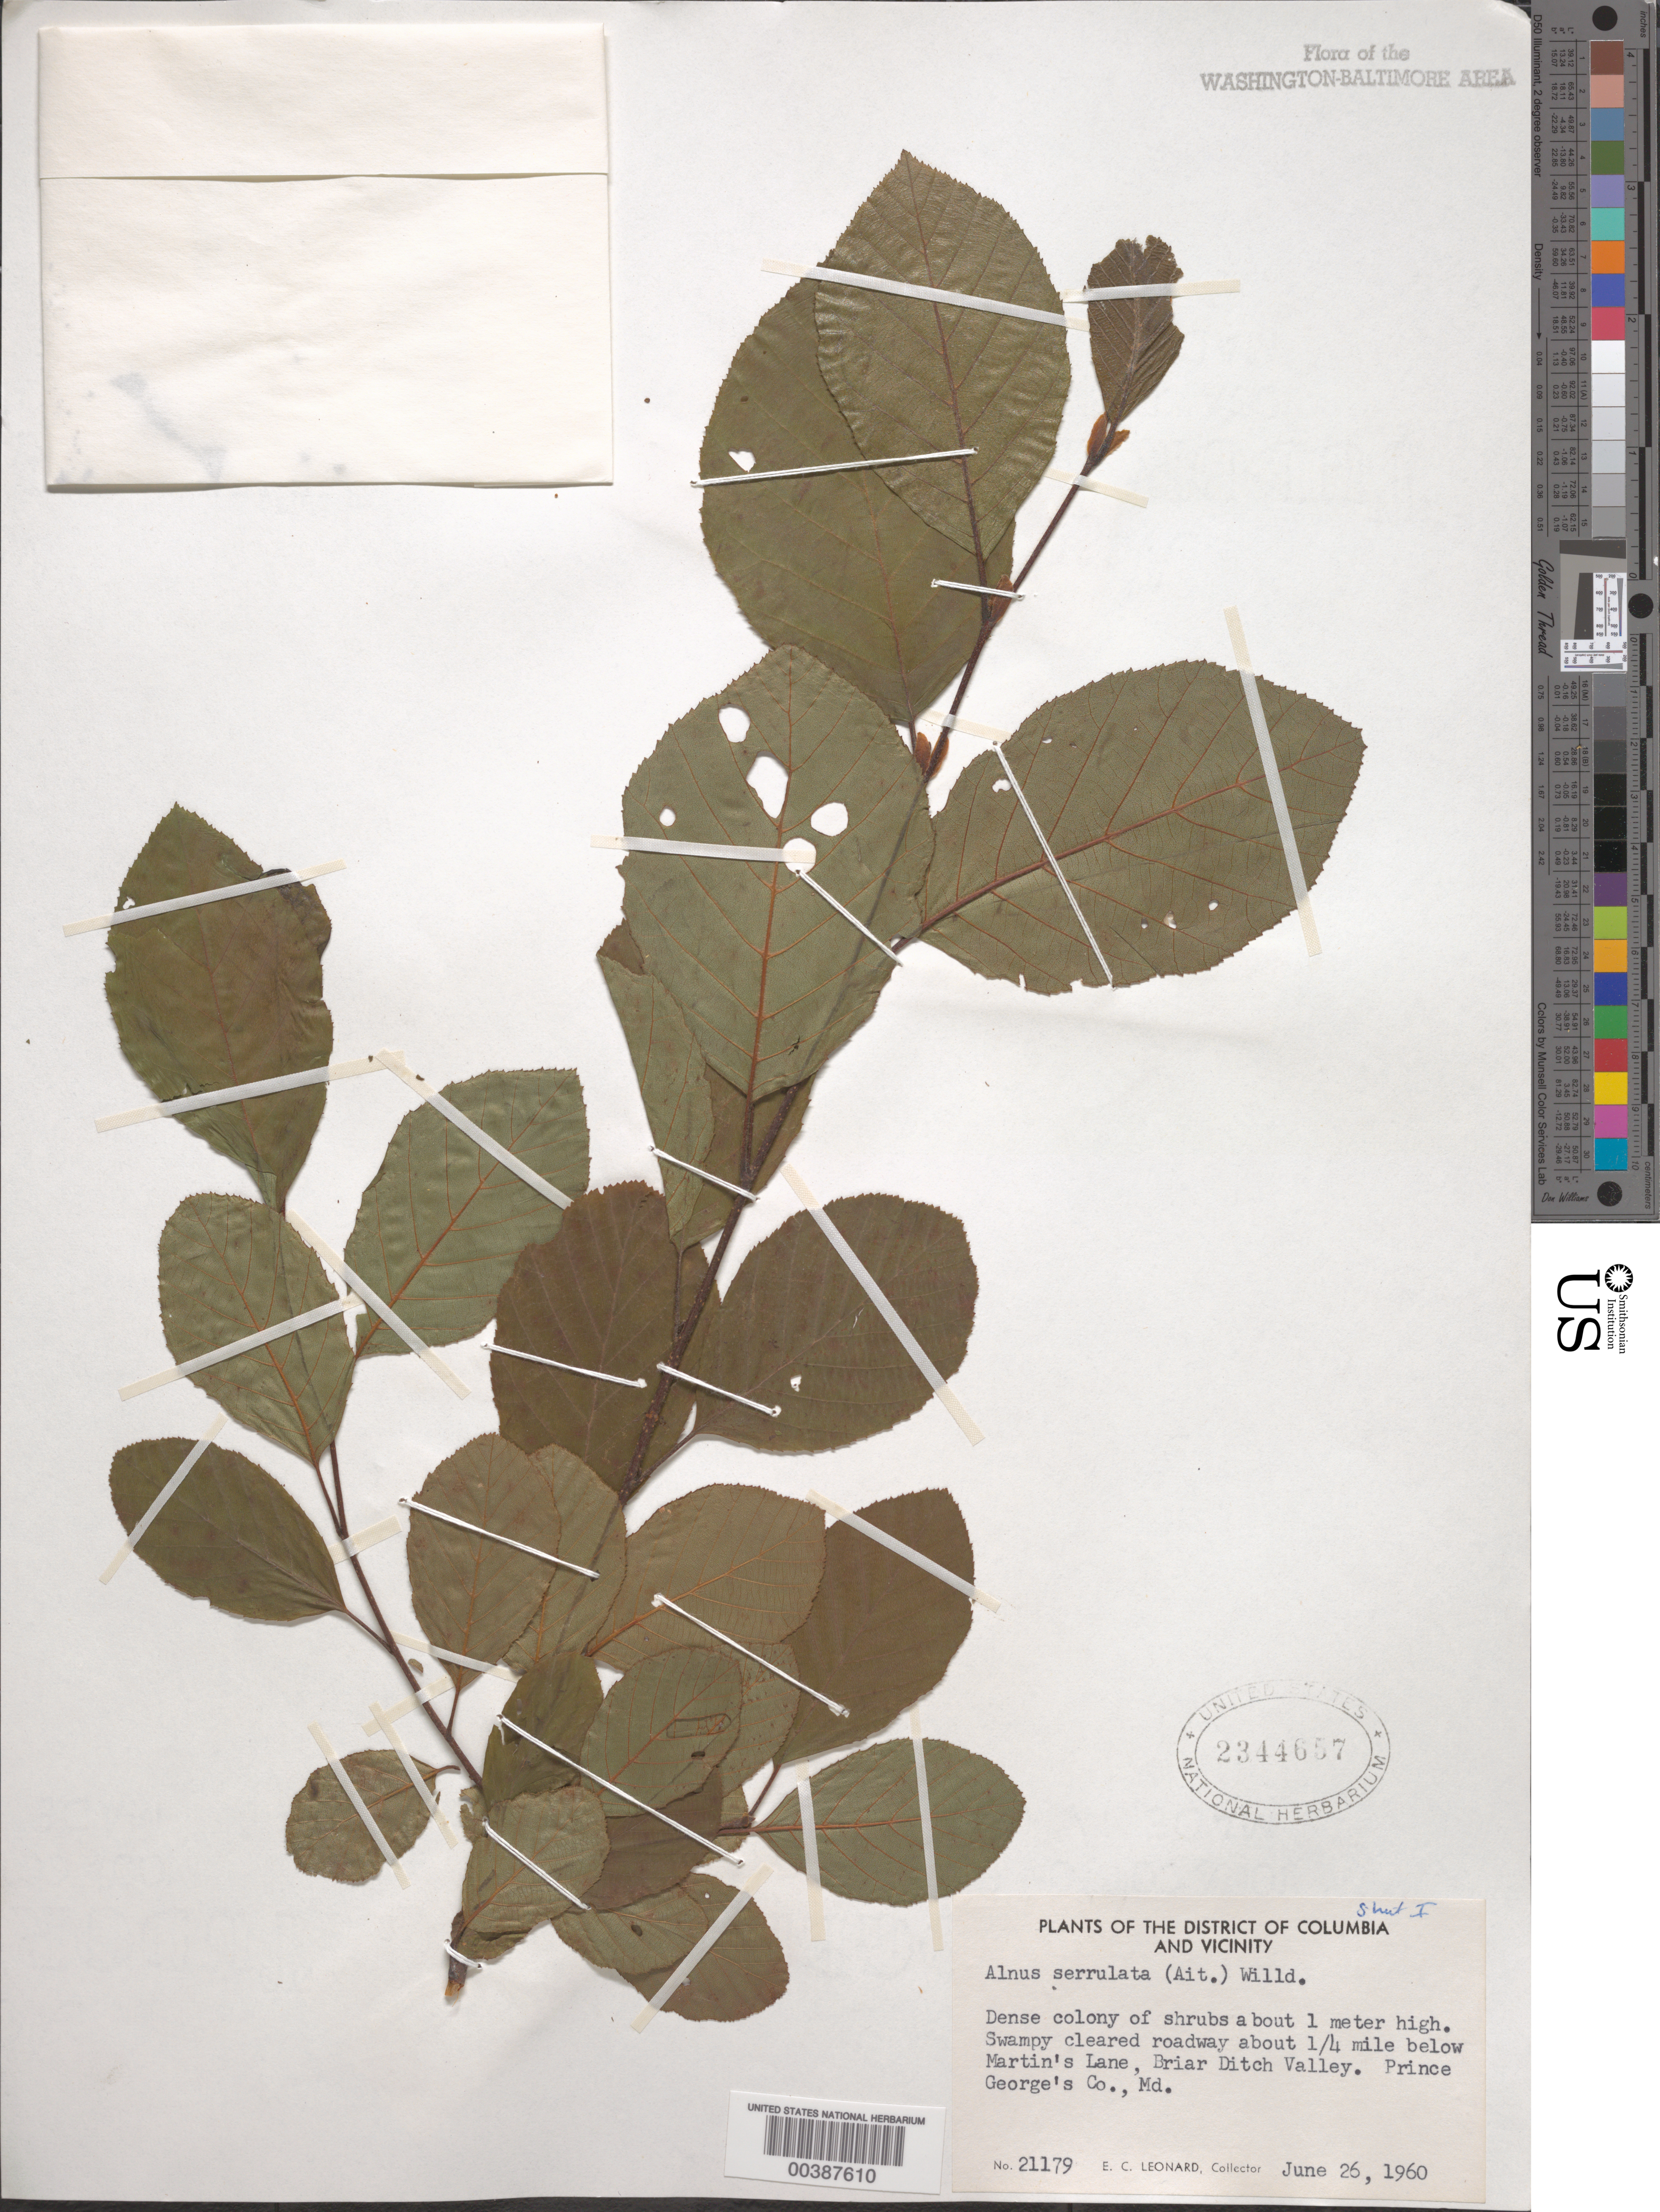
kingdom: Plantae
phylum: Tracheophyta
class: Magnoliopsida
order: Fagales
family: Betulaceae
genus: Alnus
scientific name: Alnus serrulata var. vulgaris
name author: Fernald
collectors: E. C. Leonard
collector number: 21179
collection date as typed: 26 Jun 1960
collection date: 1960-06-26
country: United States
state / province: Maryland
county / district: Prince George's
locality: Below Martins Lane, Briar Ditch Valley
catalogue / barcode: US 2344657